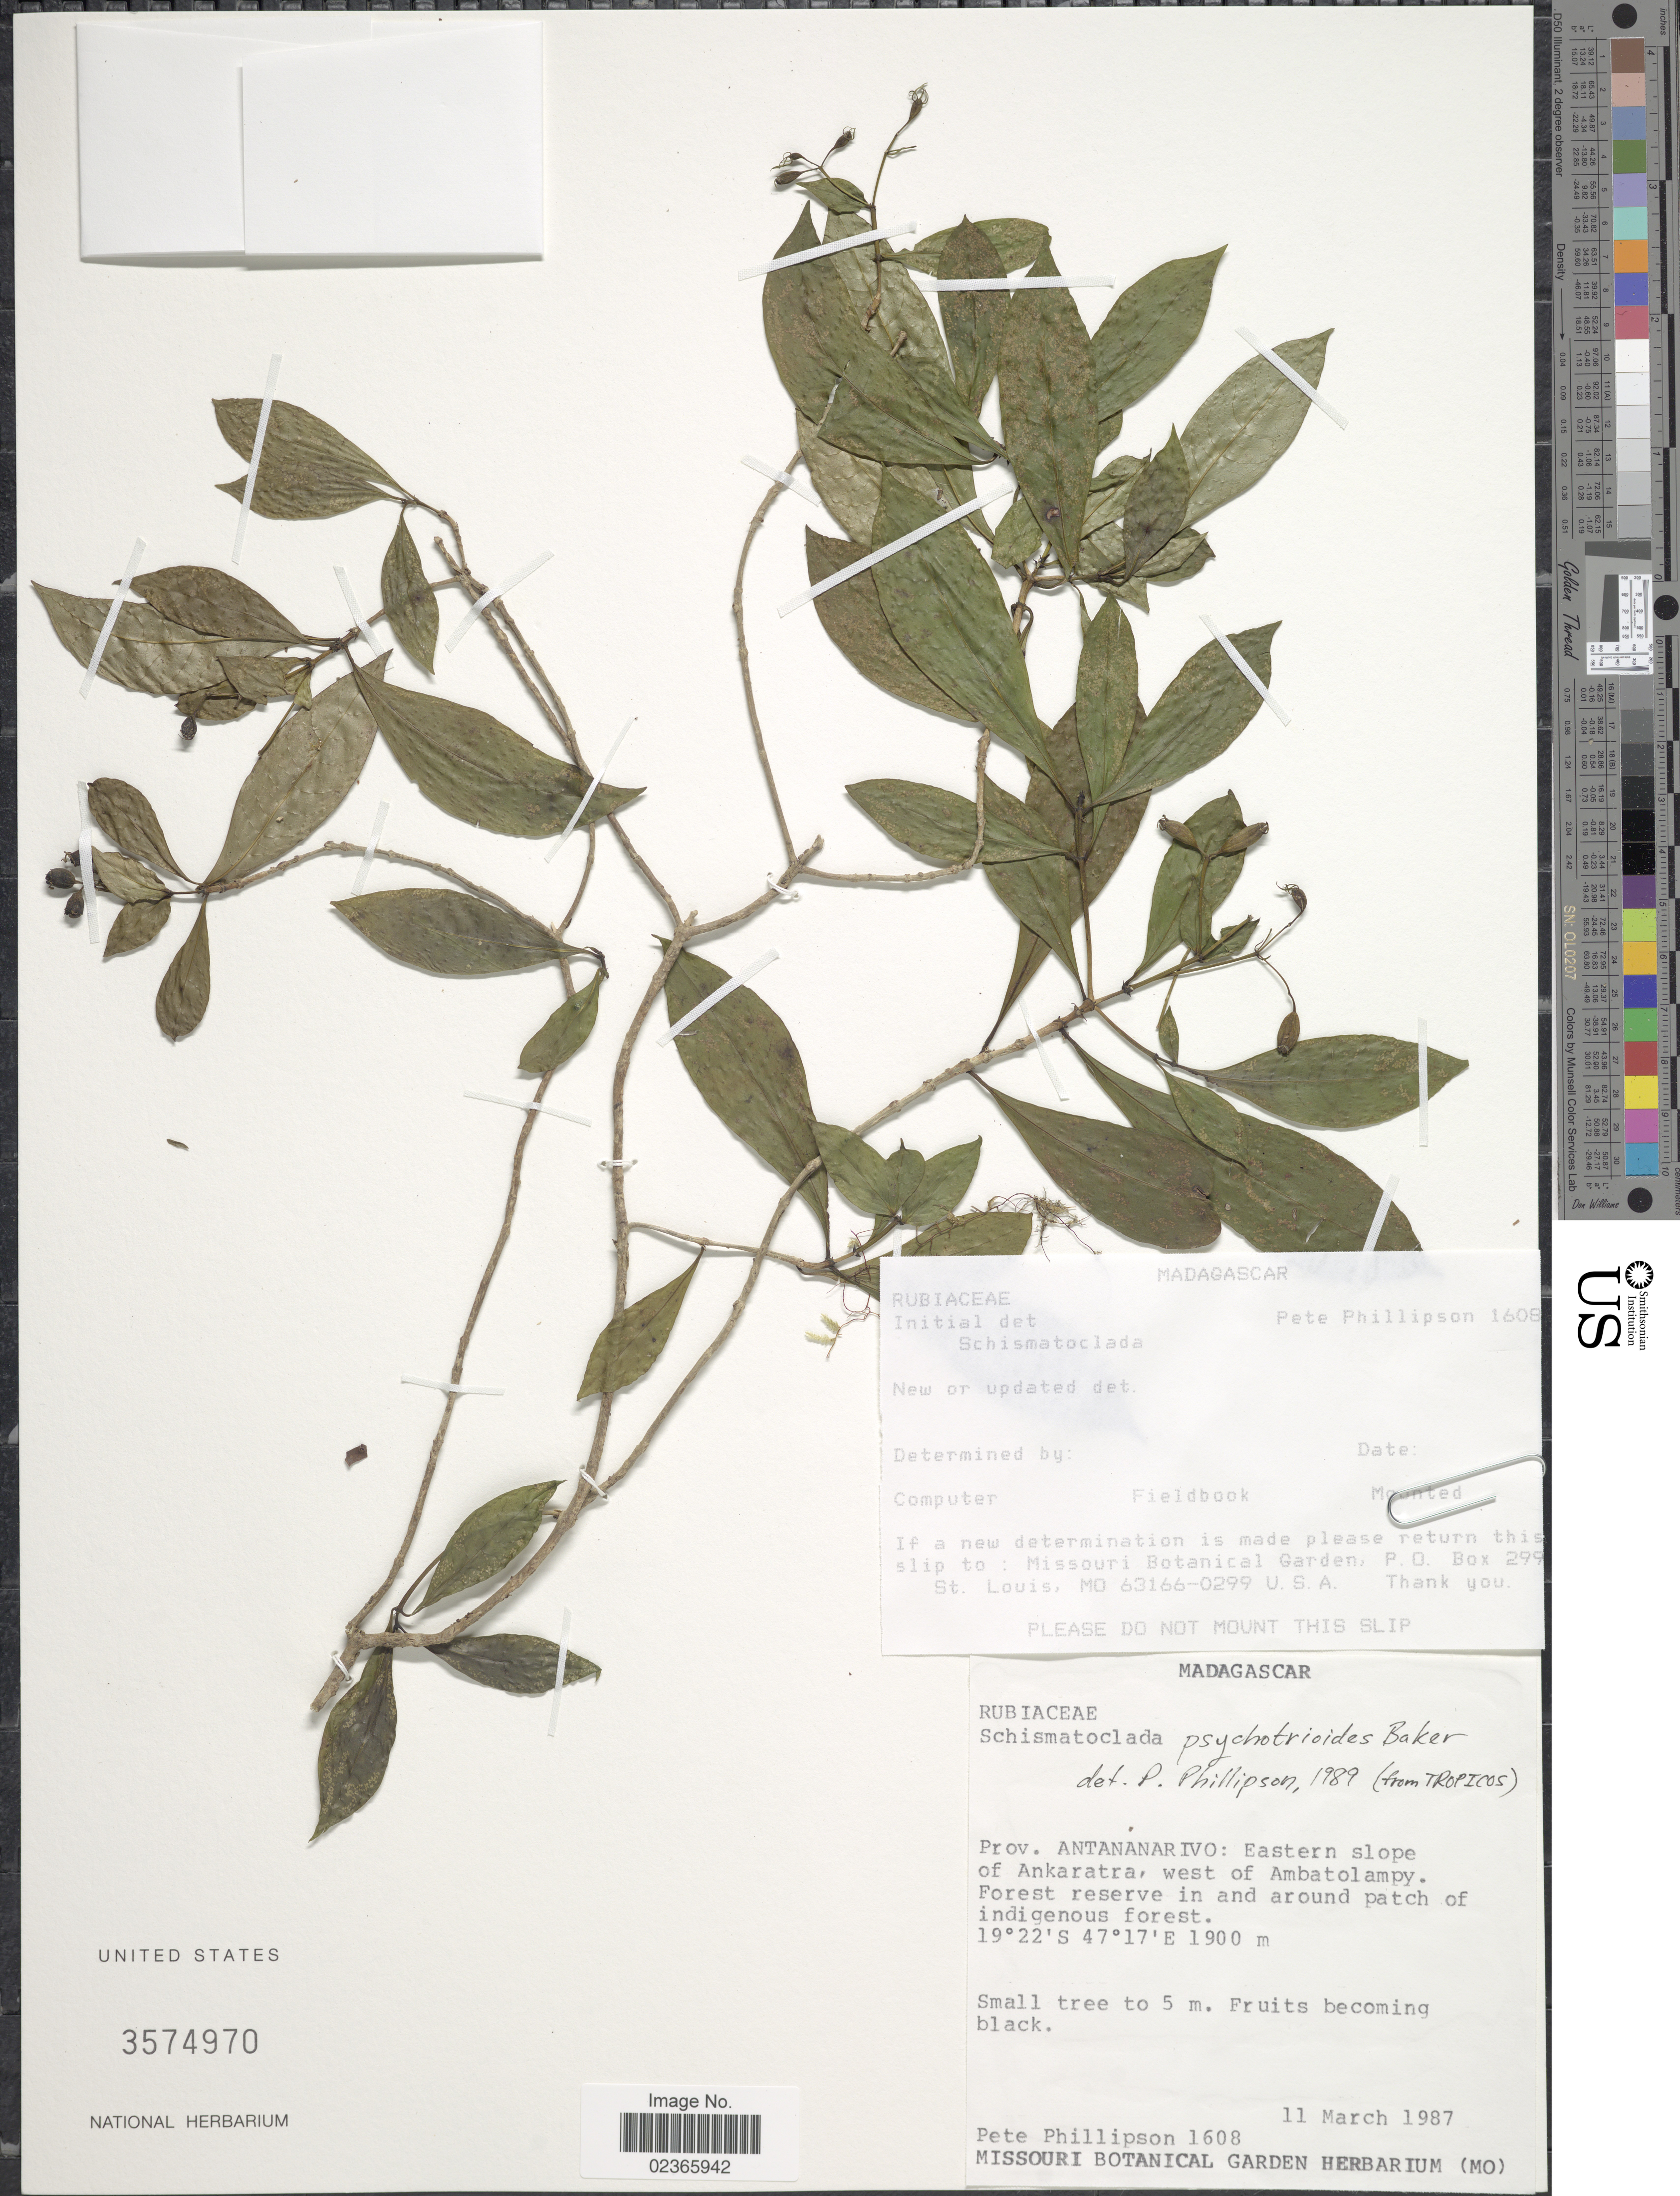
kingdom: Plantae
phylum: Tracheophyta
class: Magnoliopsida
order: Gentianales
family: Rubiaceae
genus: Schismatoclada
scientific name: Schismatoclada psychotrioides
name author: Baker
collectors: P. B. Phillipson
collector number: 1608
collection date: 1987-03-11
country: Madagascar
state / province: Vakinankaratra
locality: Prov. Antananarivo: Eastern slope of Ankaratra, west of Ambatolampy. Forest reserve in and around patch of indigenous forest.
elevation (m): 1900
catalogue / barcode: US 3574970